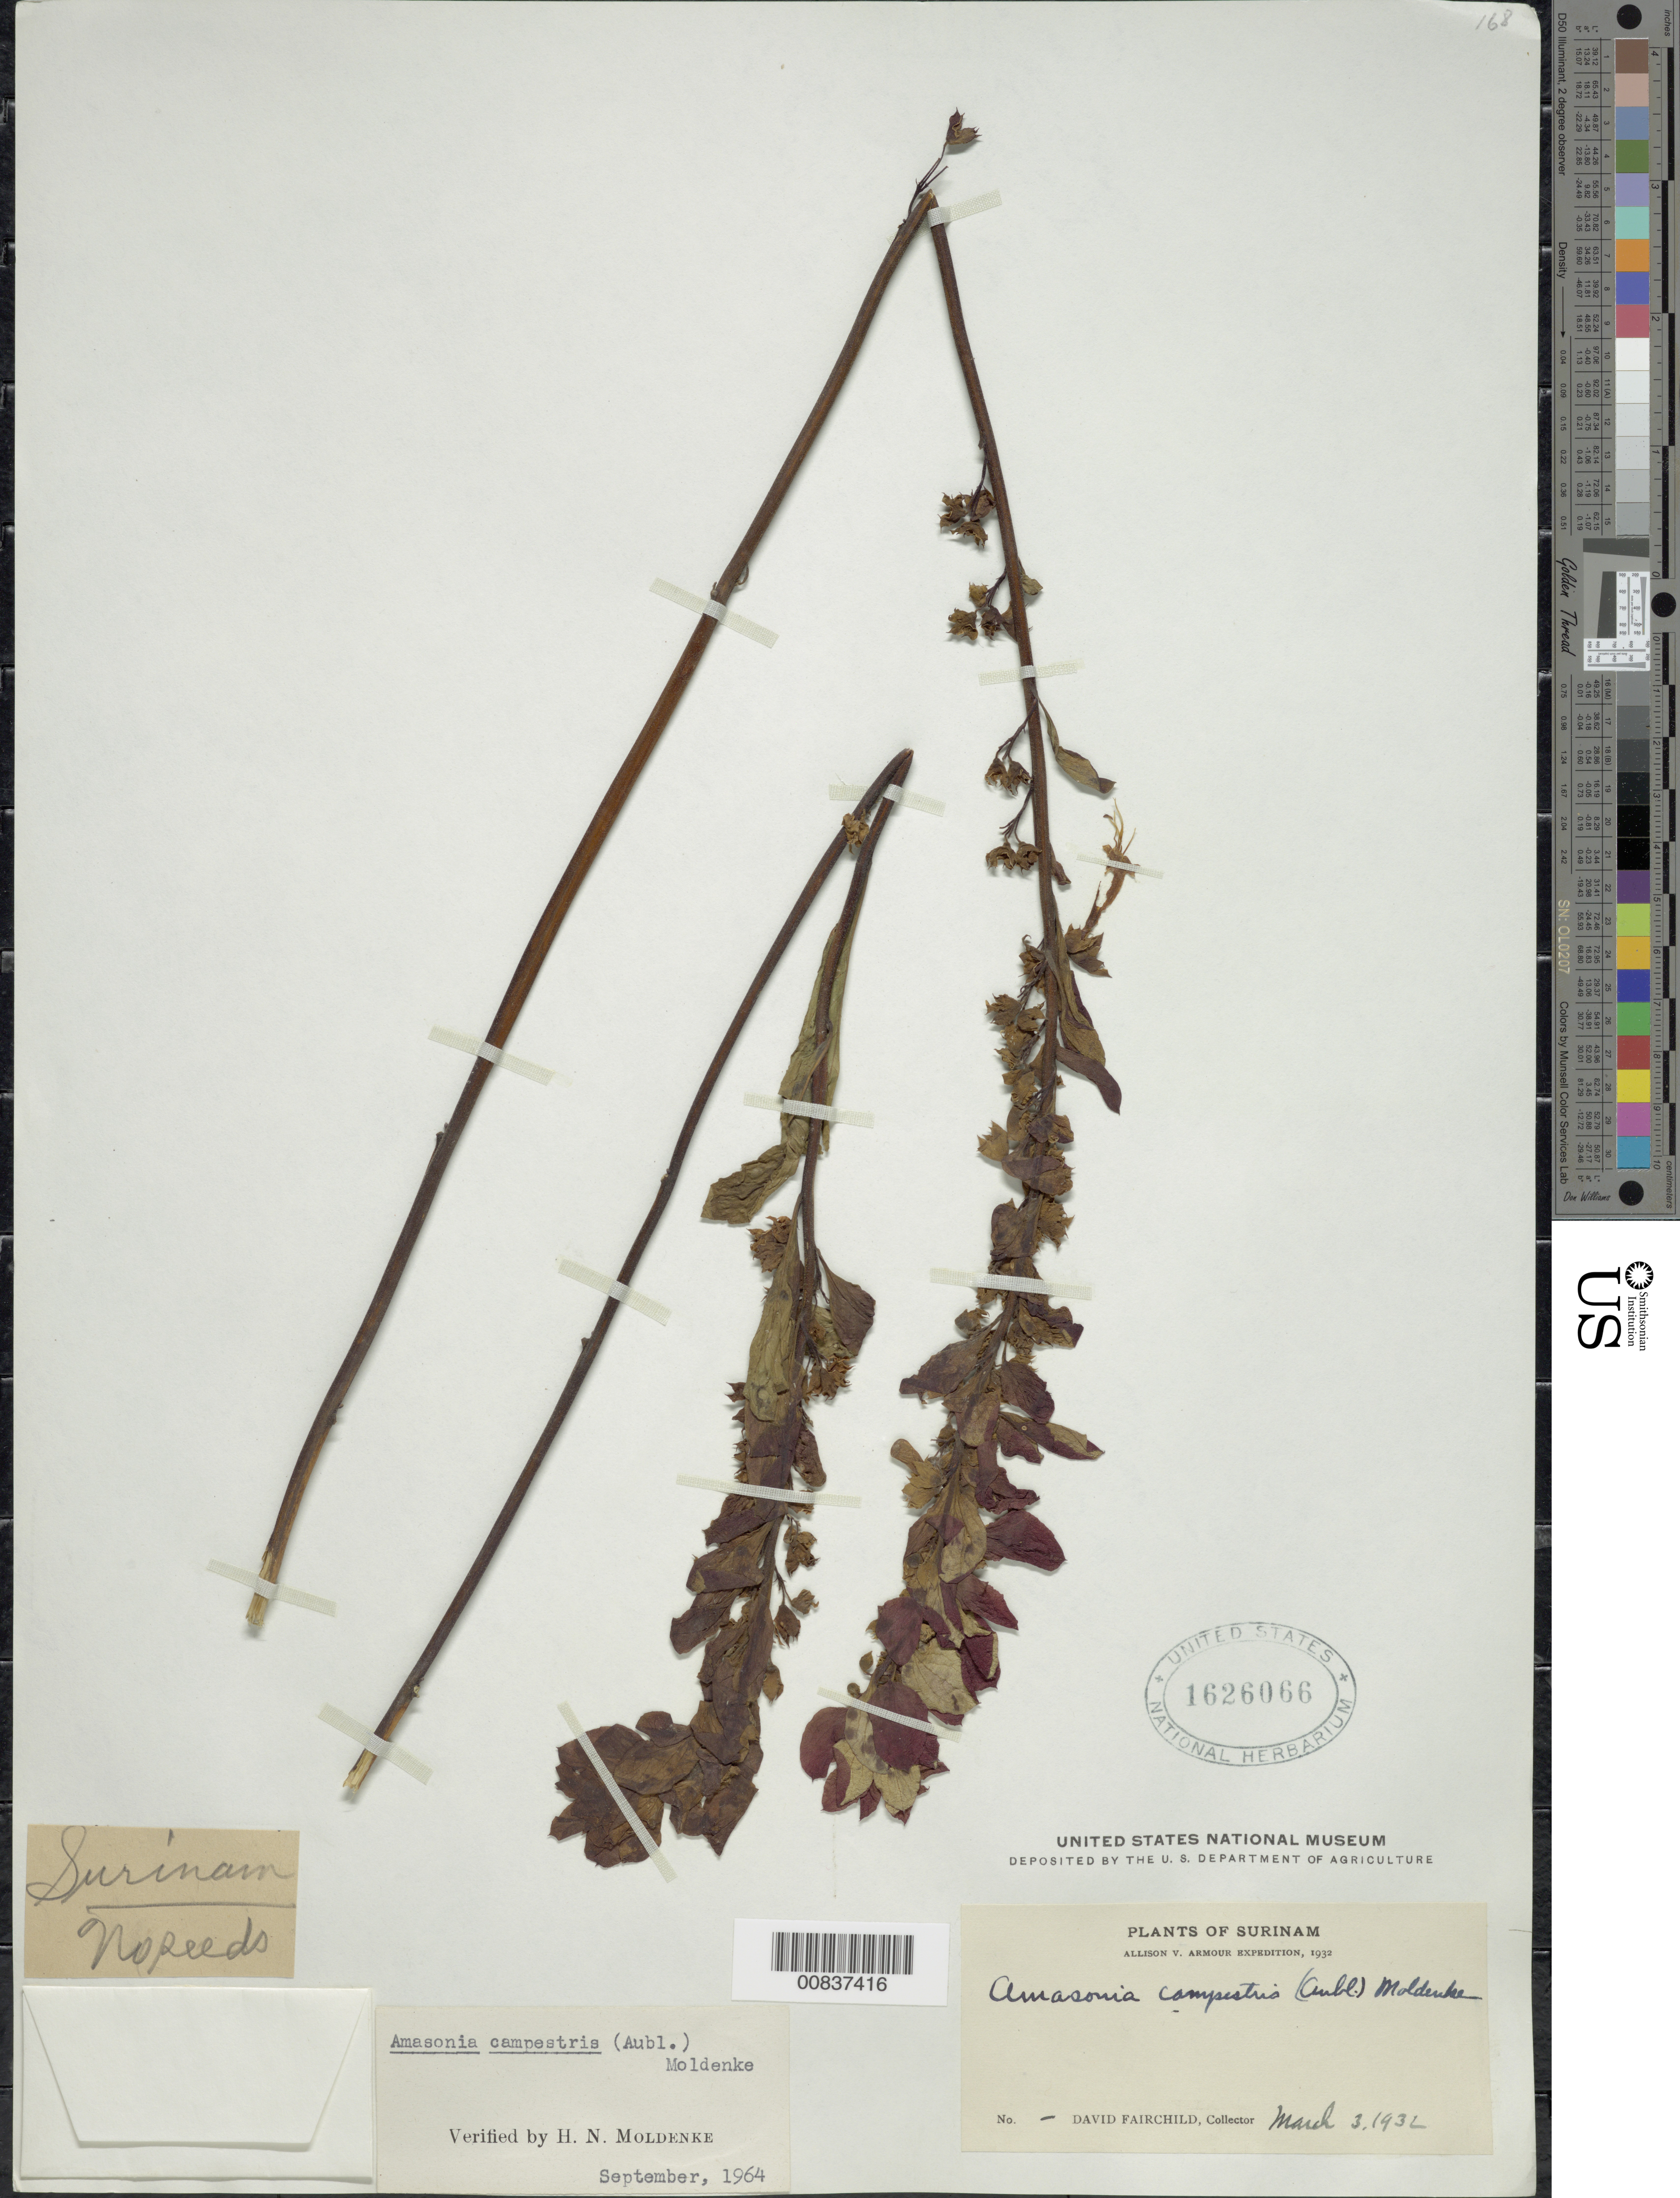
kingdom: Plantae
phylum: Tracheophyta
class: Magnoliopsida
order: Lamiales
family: Lamiaceae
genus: Amasonia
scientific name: Amasonia campestris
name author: (Aubl.) Moldenke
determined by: Moldenke, H. N.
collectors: D. G. Fairchild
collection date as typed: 3-Mar-32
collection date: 1932-03-03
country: Suriname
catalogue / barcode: US 1626066